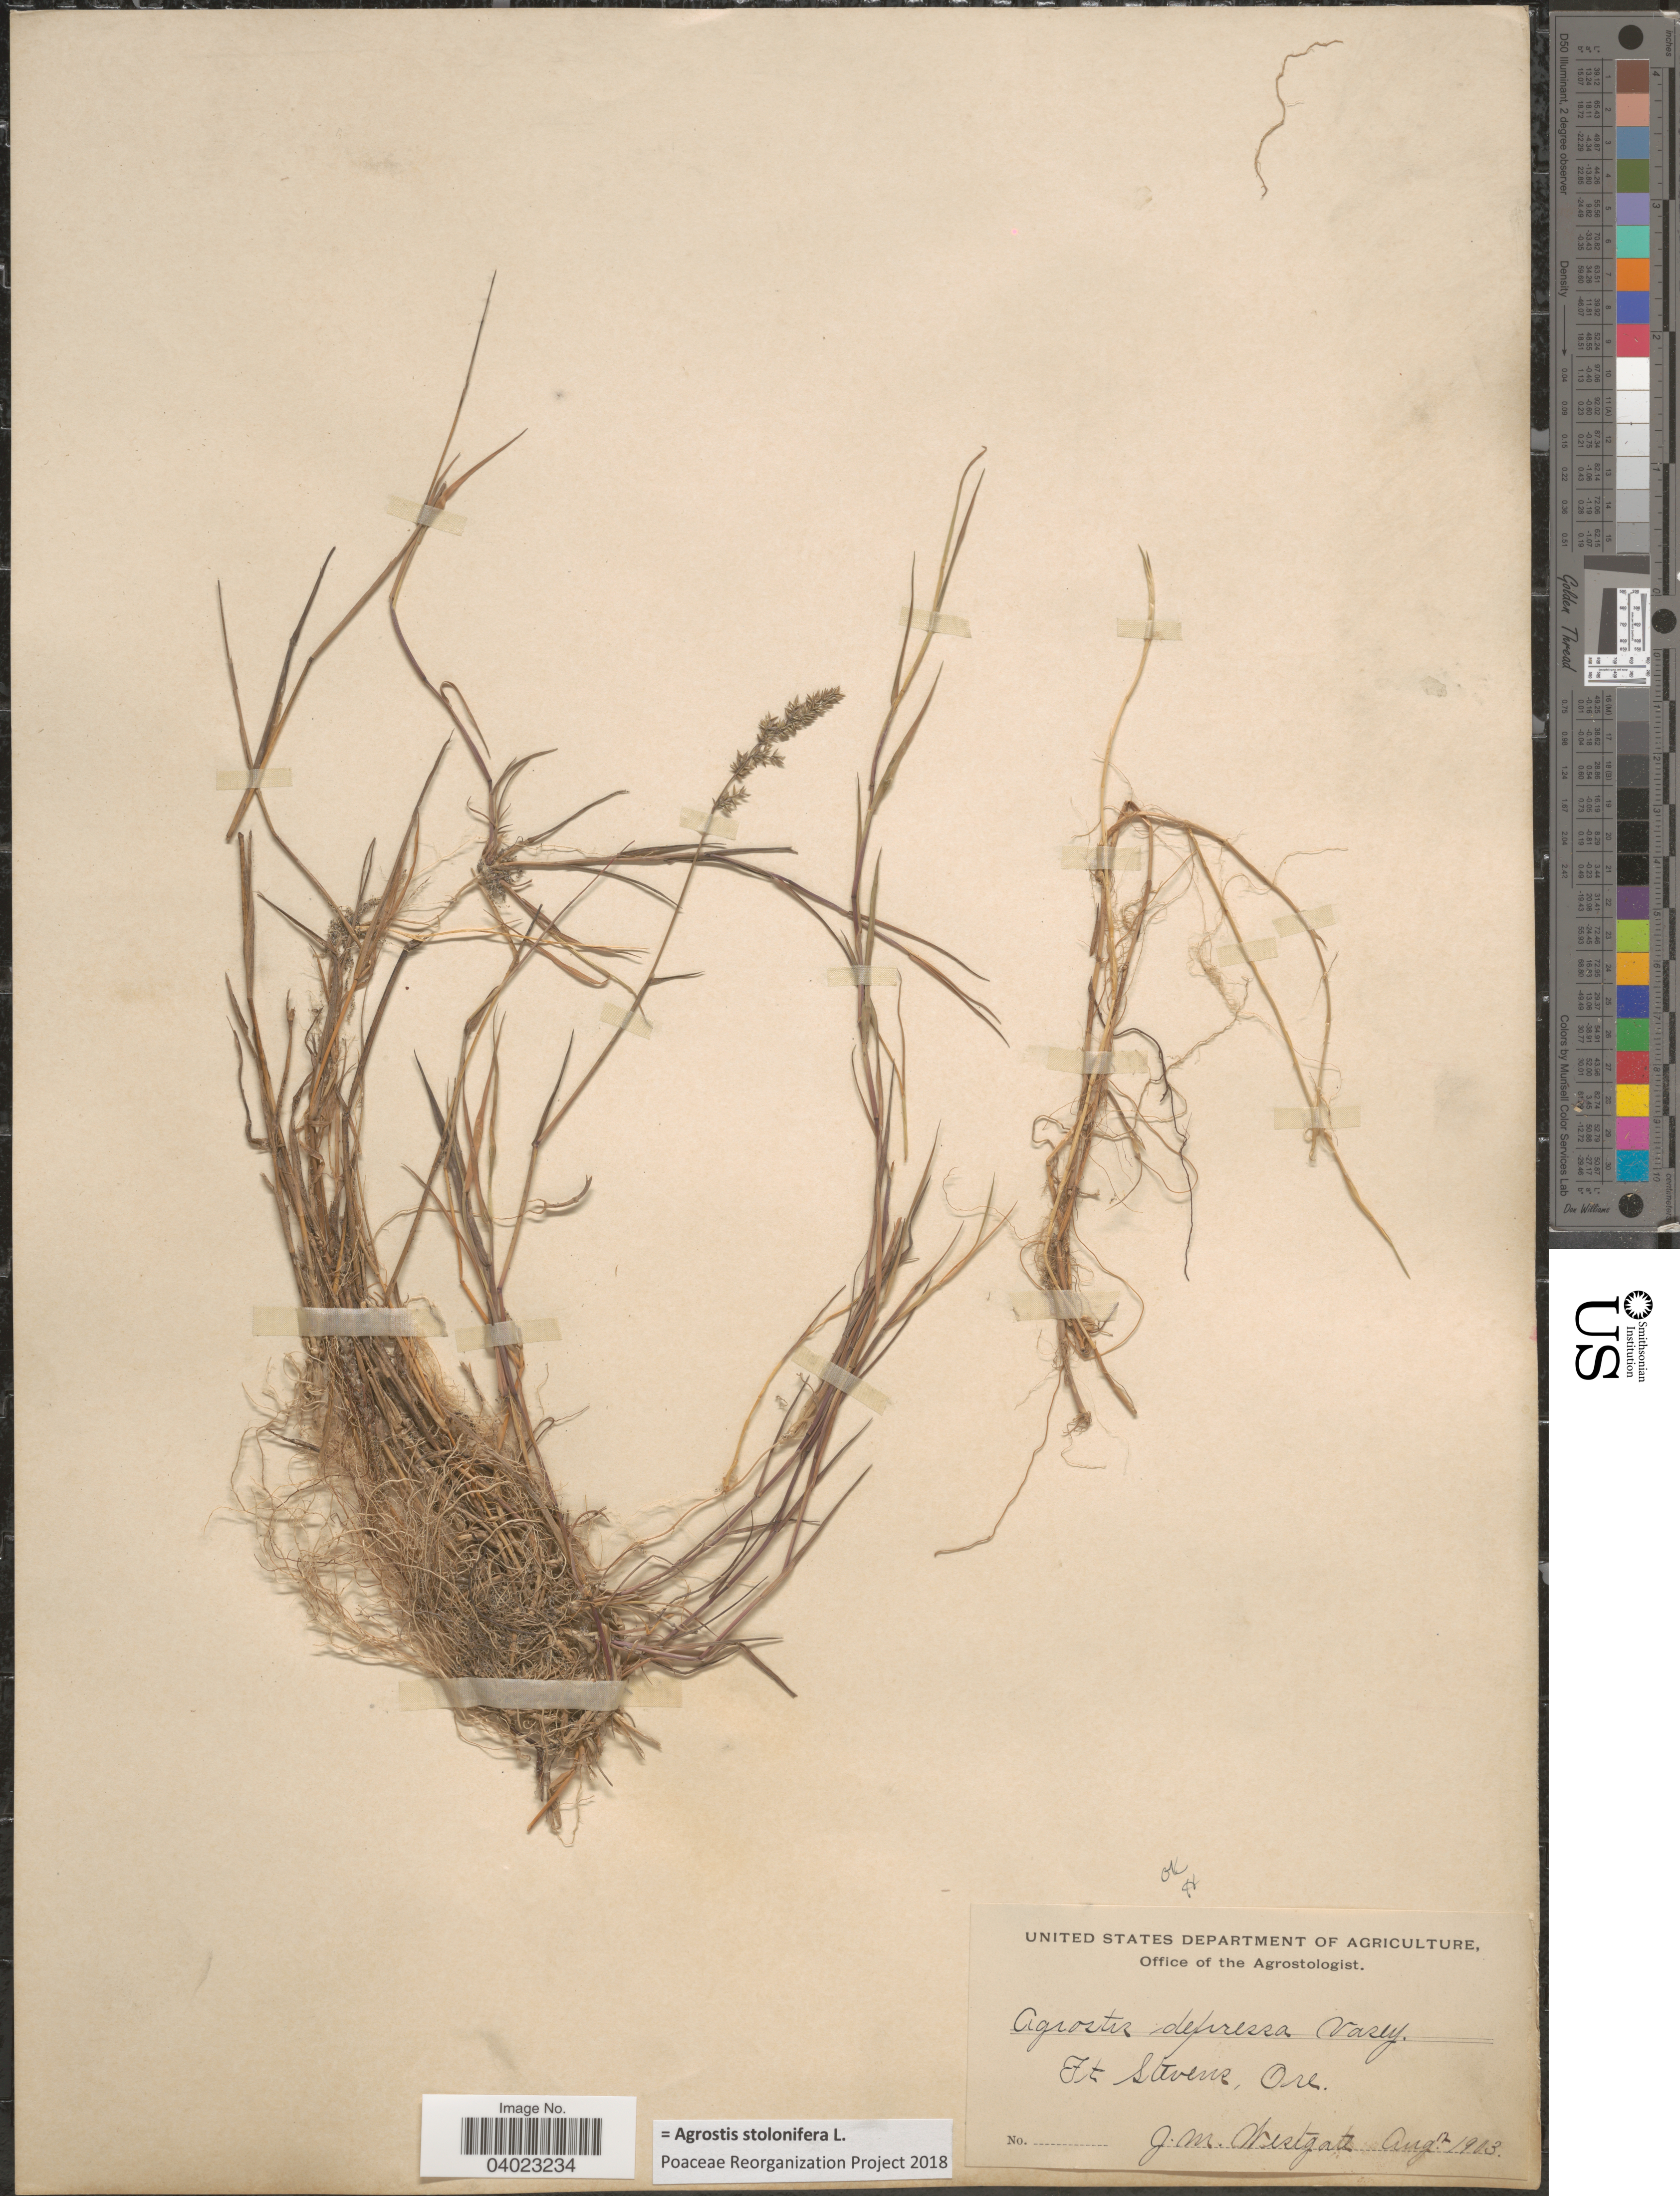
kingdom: Plantae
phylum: Tracheophyta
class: Liliopsida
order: Poales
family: Poaceae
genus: Agrostis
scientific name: Agrostis stolonifera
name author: L.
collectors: J. Westgate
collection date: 1903-08-12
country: United States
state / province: Oregon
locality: Ft Stevens.